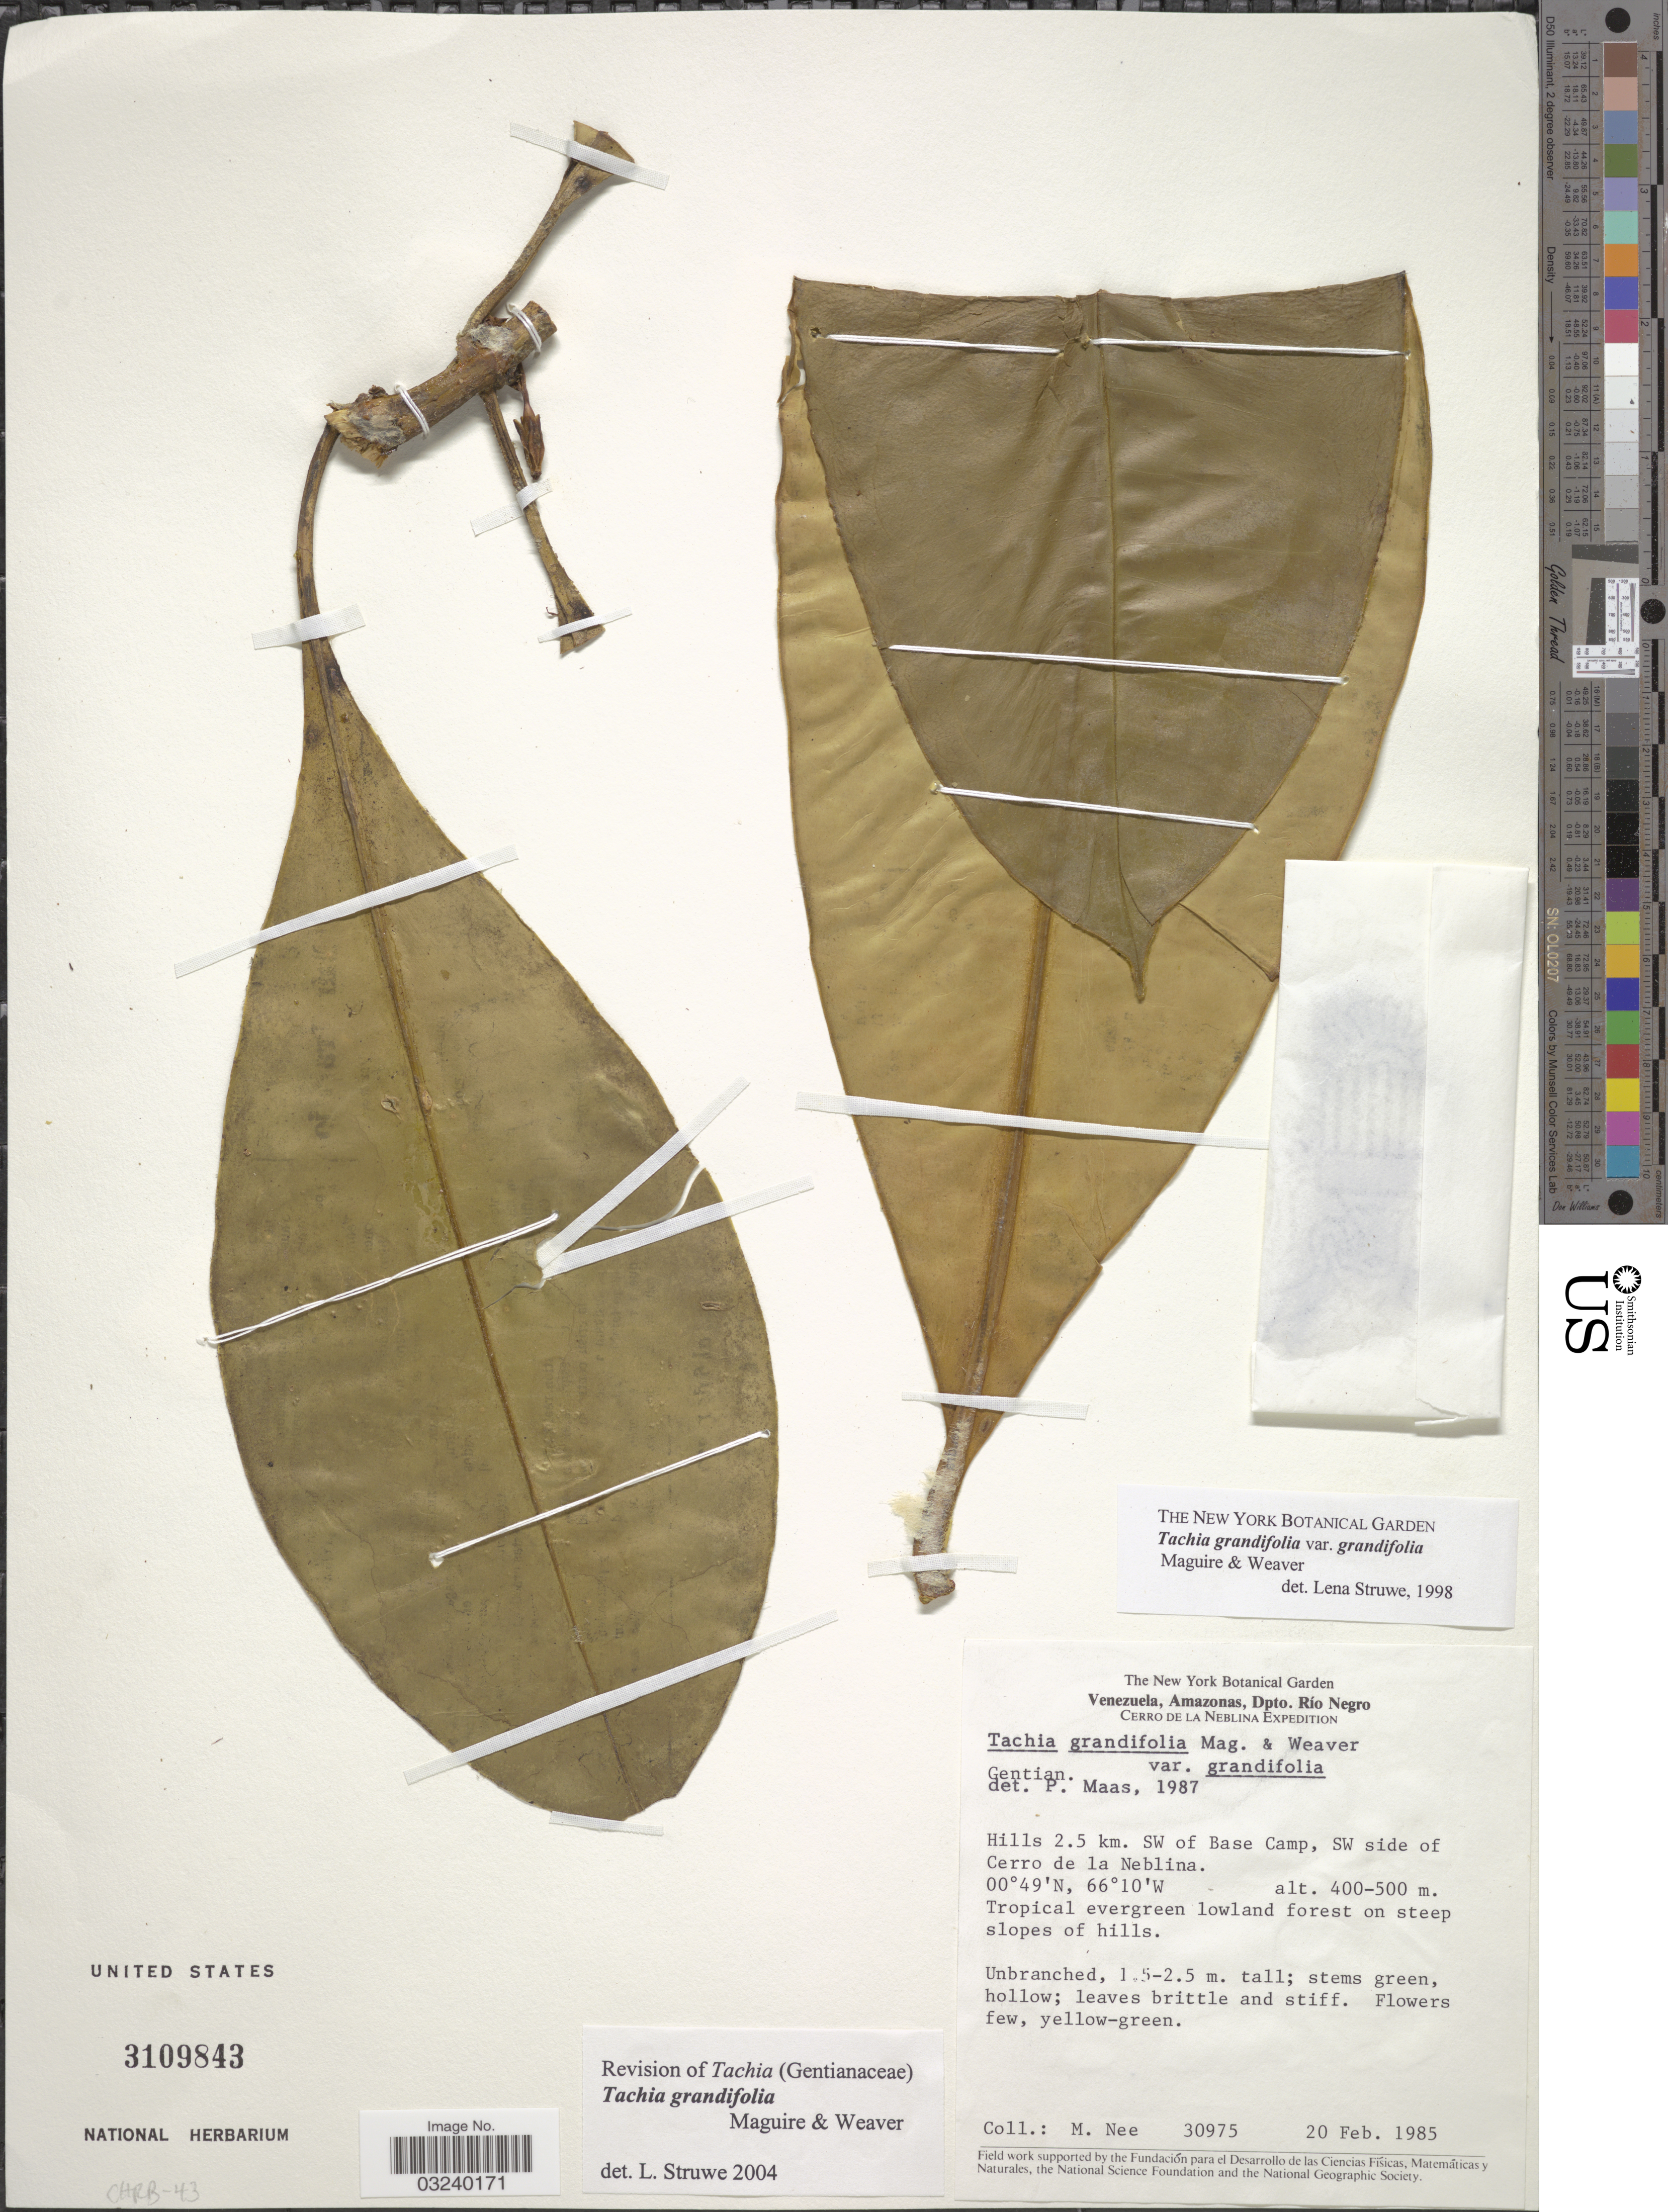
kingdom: Plantae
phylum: Tracheophyta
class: Magnoliopsida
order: Gentianales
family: Gentianaceae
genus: Tachia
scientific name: Tachia grandiflora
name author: Maguire & Weaver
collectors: M. Nee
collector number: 30975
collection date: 1985-02-20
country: Venezuela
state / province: Amazonas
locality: Dpto. Rio Negro, Cerro de la Neblina, Hills 2.5 km. SW of Base Camp, SW side of Cerro de la Neblina.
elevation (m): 400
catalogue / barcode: US 3109843